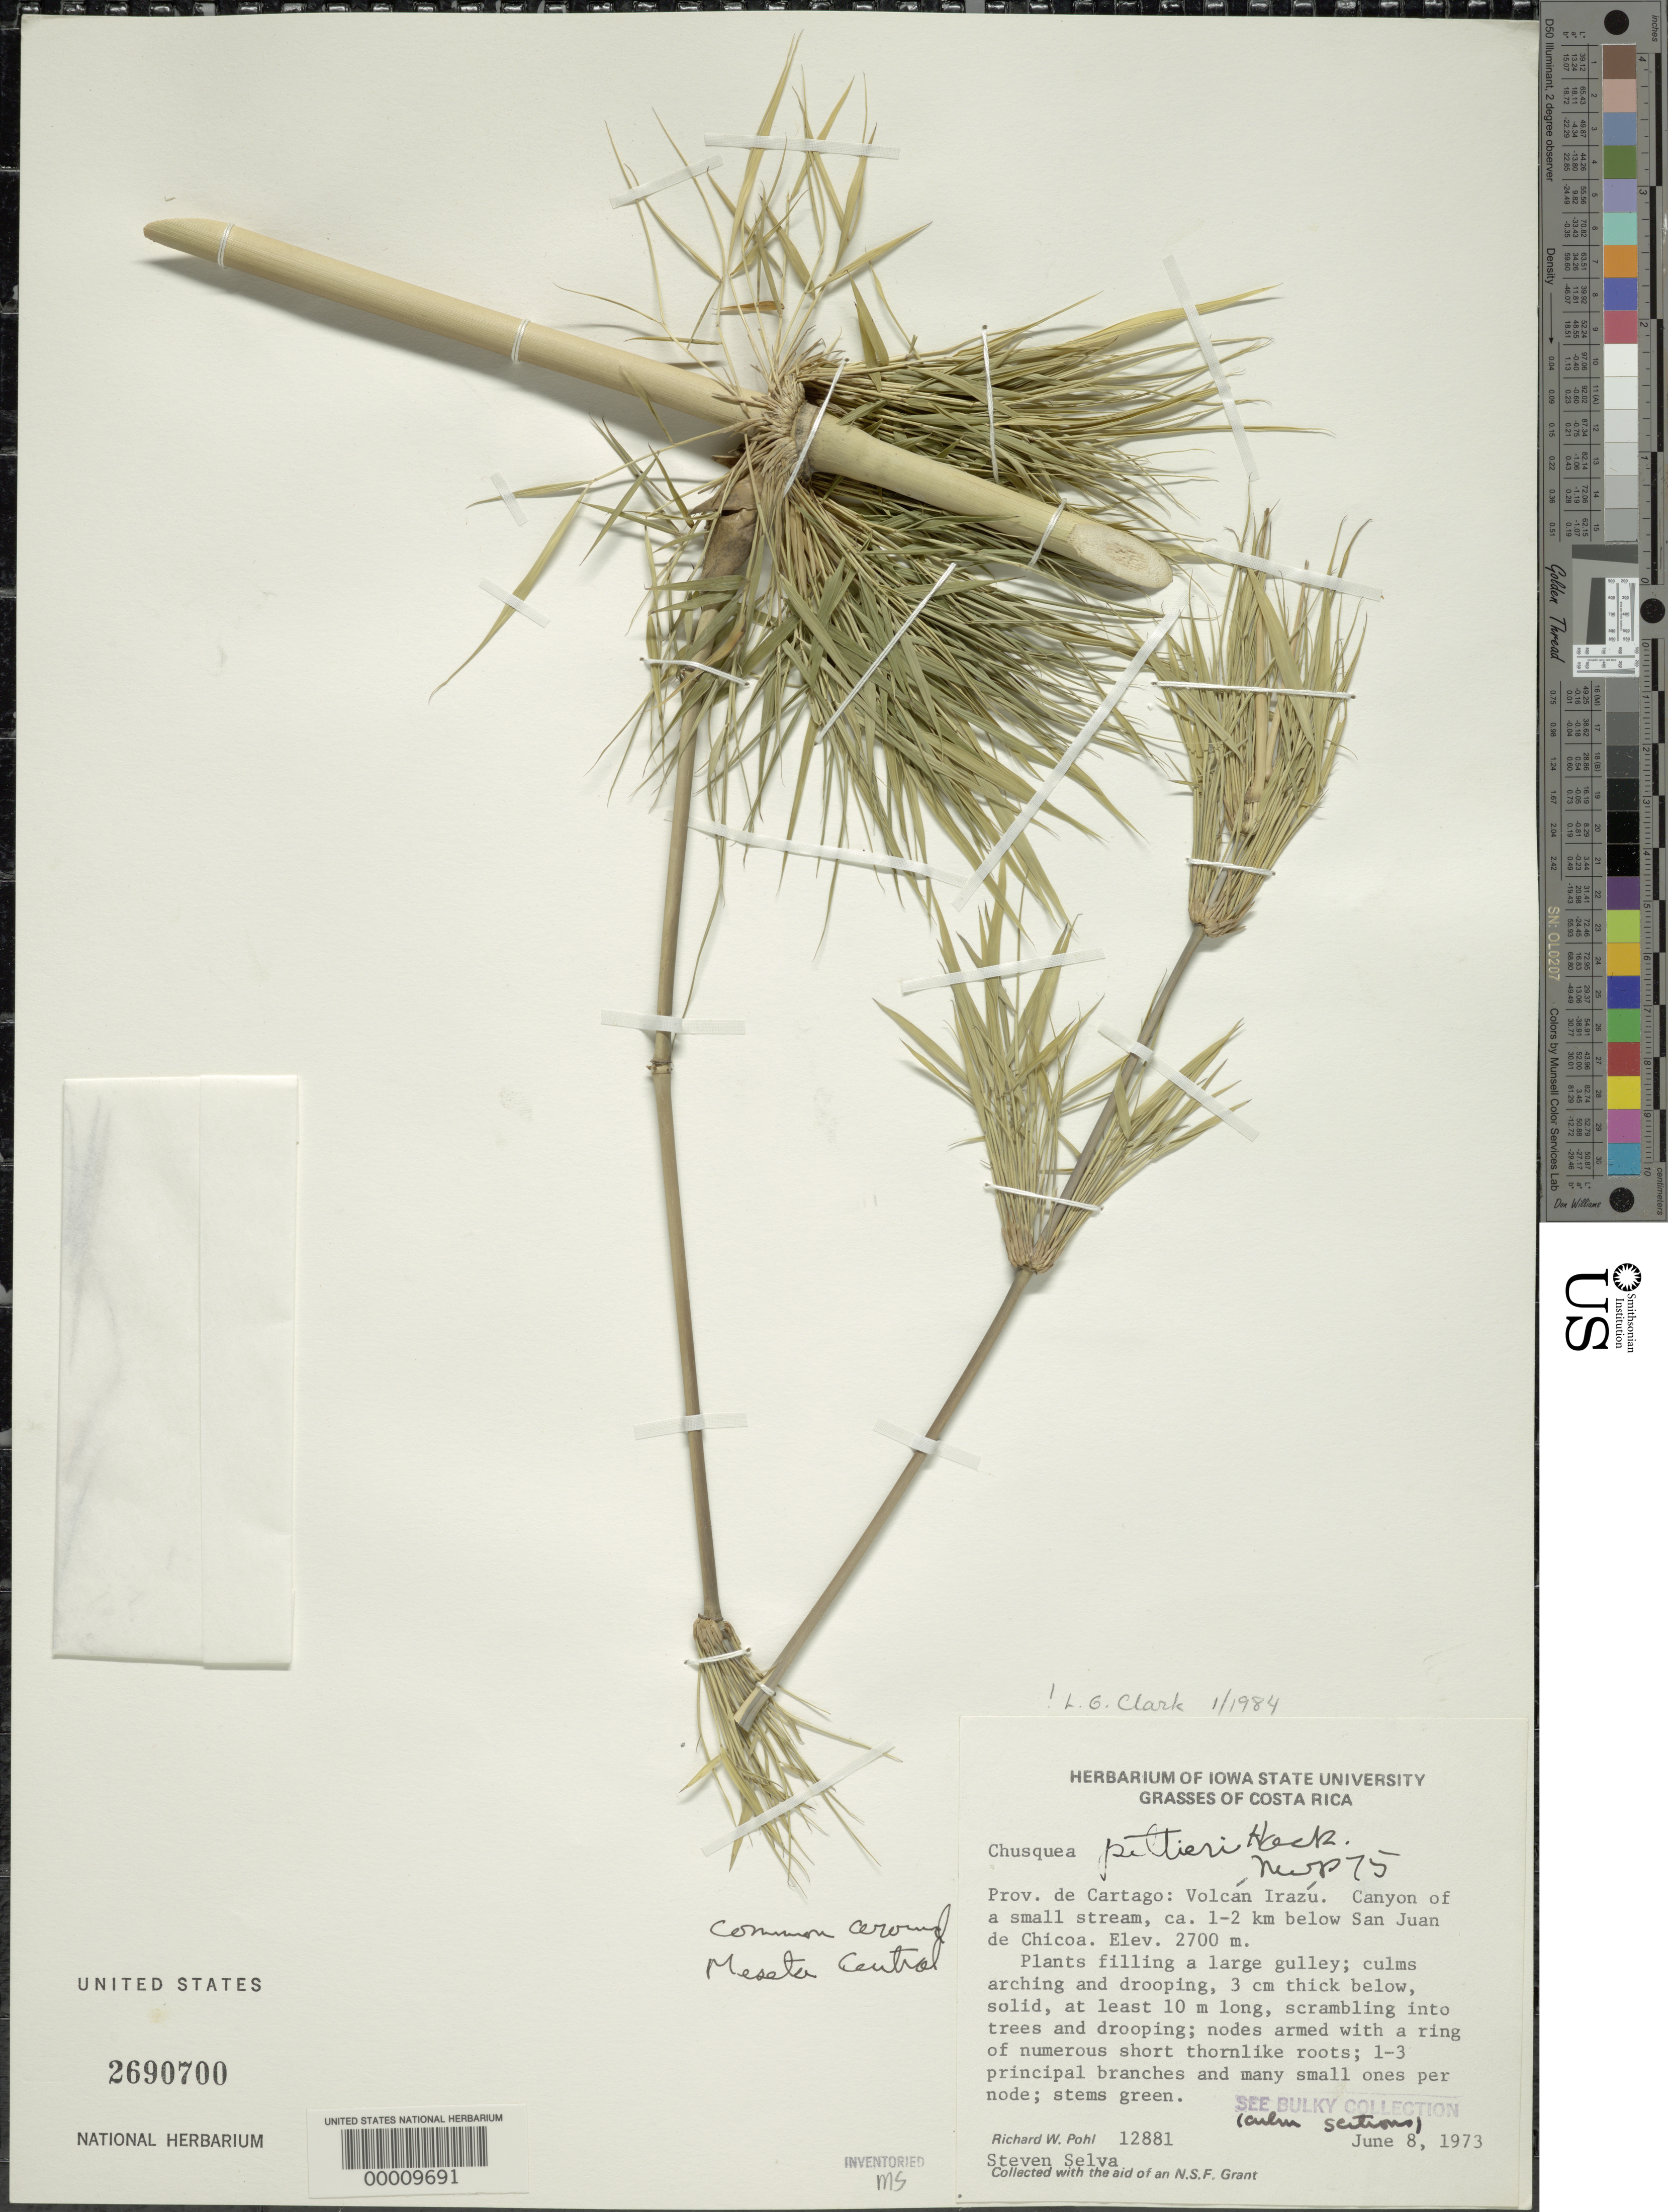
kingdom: Plantae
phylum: Tracheophyta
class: Liliopsida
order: Poales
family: Poaceae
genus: Chusquea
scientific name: Chusquea pittieri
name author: Hack.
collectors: R. W. Pohl & S. Selva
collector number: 12881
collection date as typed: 08 Jun 1973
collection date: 1973-06-08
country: Costa Rica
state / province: Cartago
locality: Volcan Irazu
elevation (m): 2700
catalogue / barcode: US 2690700